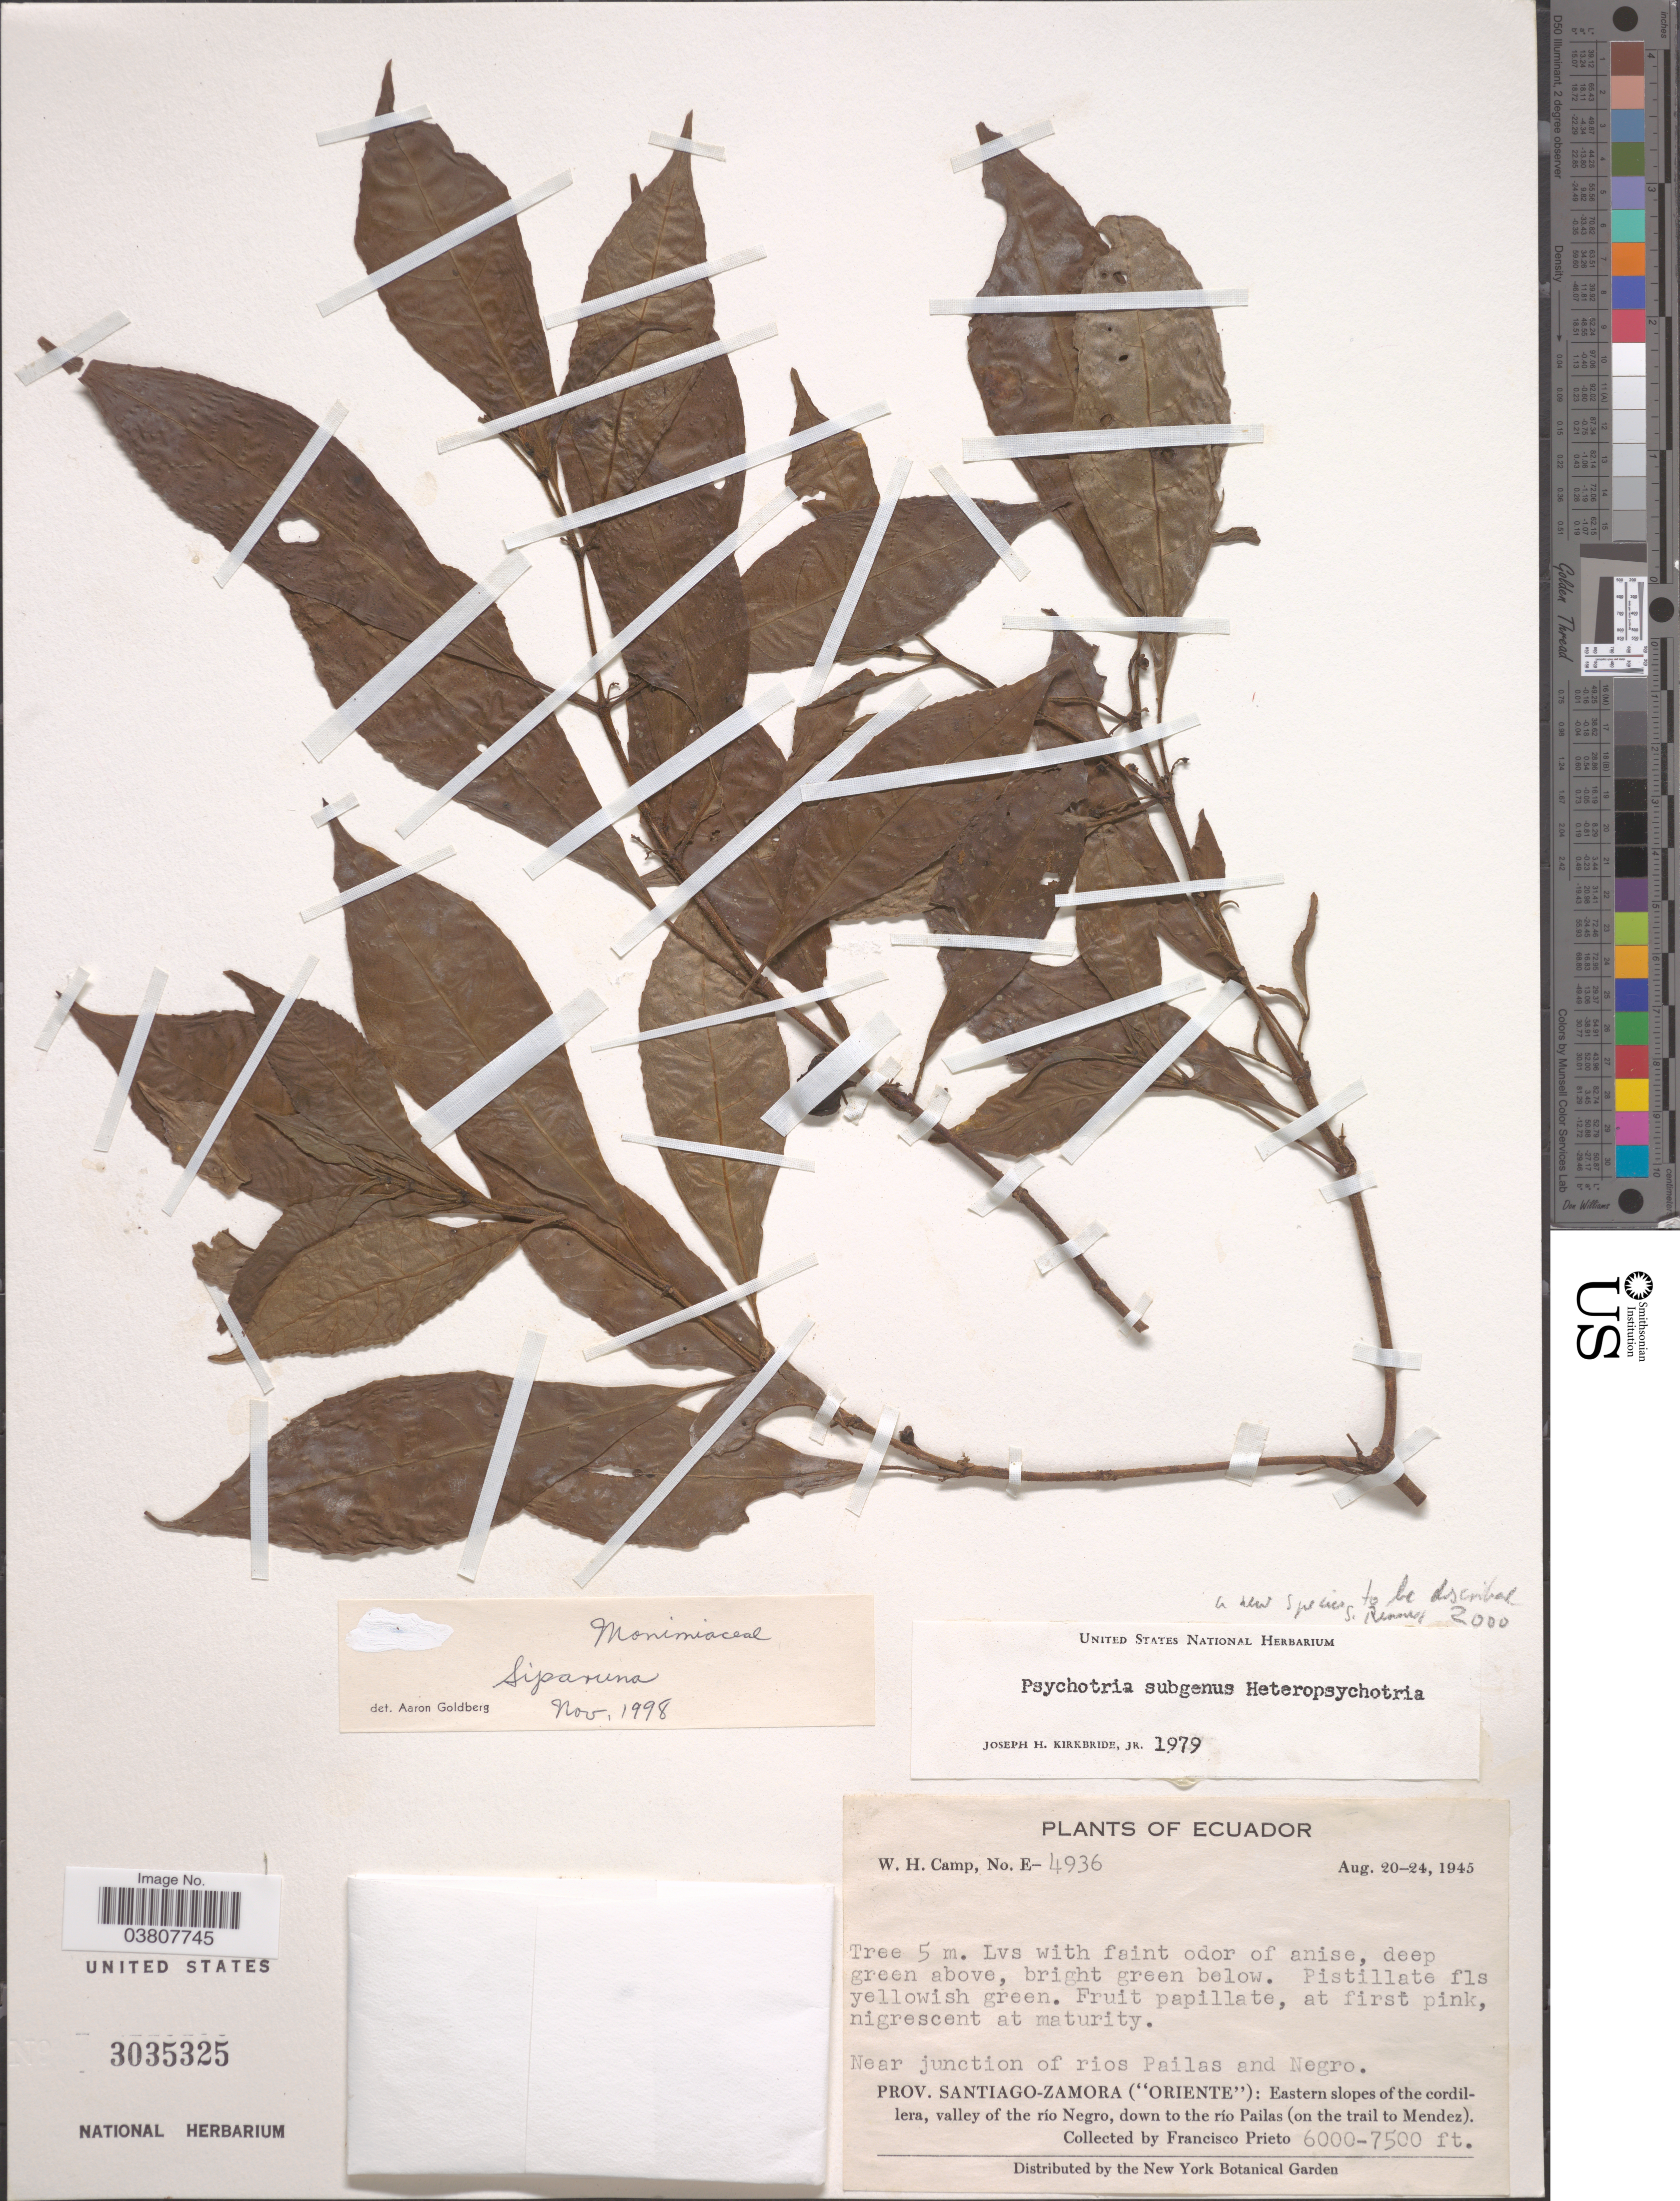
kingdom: Plantae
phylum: Tracheophyta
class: Magnoliopsida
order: Laurales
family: Siparunaceae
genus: Siparuna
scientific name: Siparuna sp.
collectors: F. Prieto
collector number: E-4936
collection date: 1945-08-20/1945-08-24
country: Ecuador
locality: Near junction of rios Pailas and Negro. Prov. Santiago-Zamora ("Oriente"): Eastern slopes of the cordillera, valley of the río Negro, down to the río Pailas (on the trail to Mendez).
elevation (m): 1829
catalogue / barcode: US 3035325